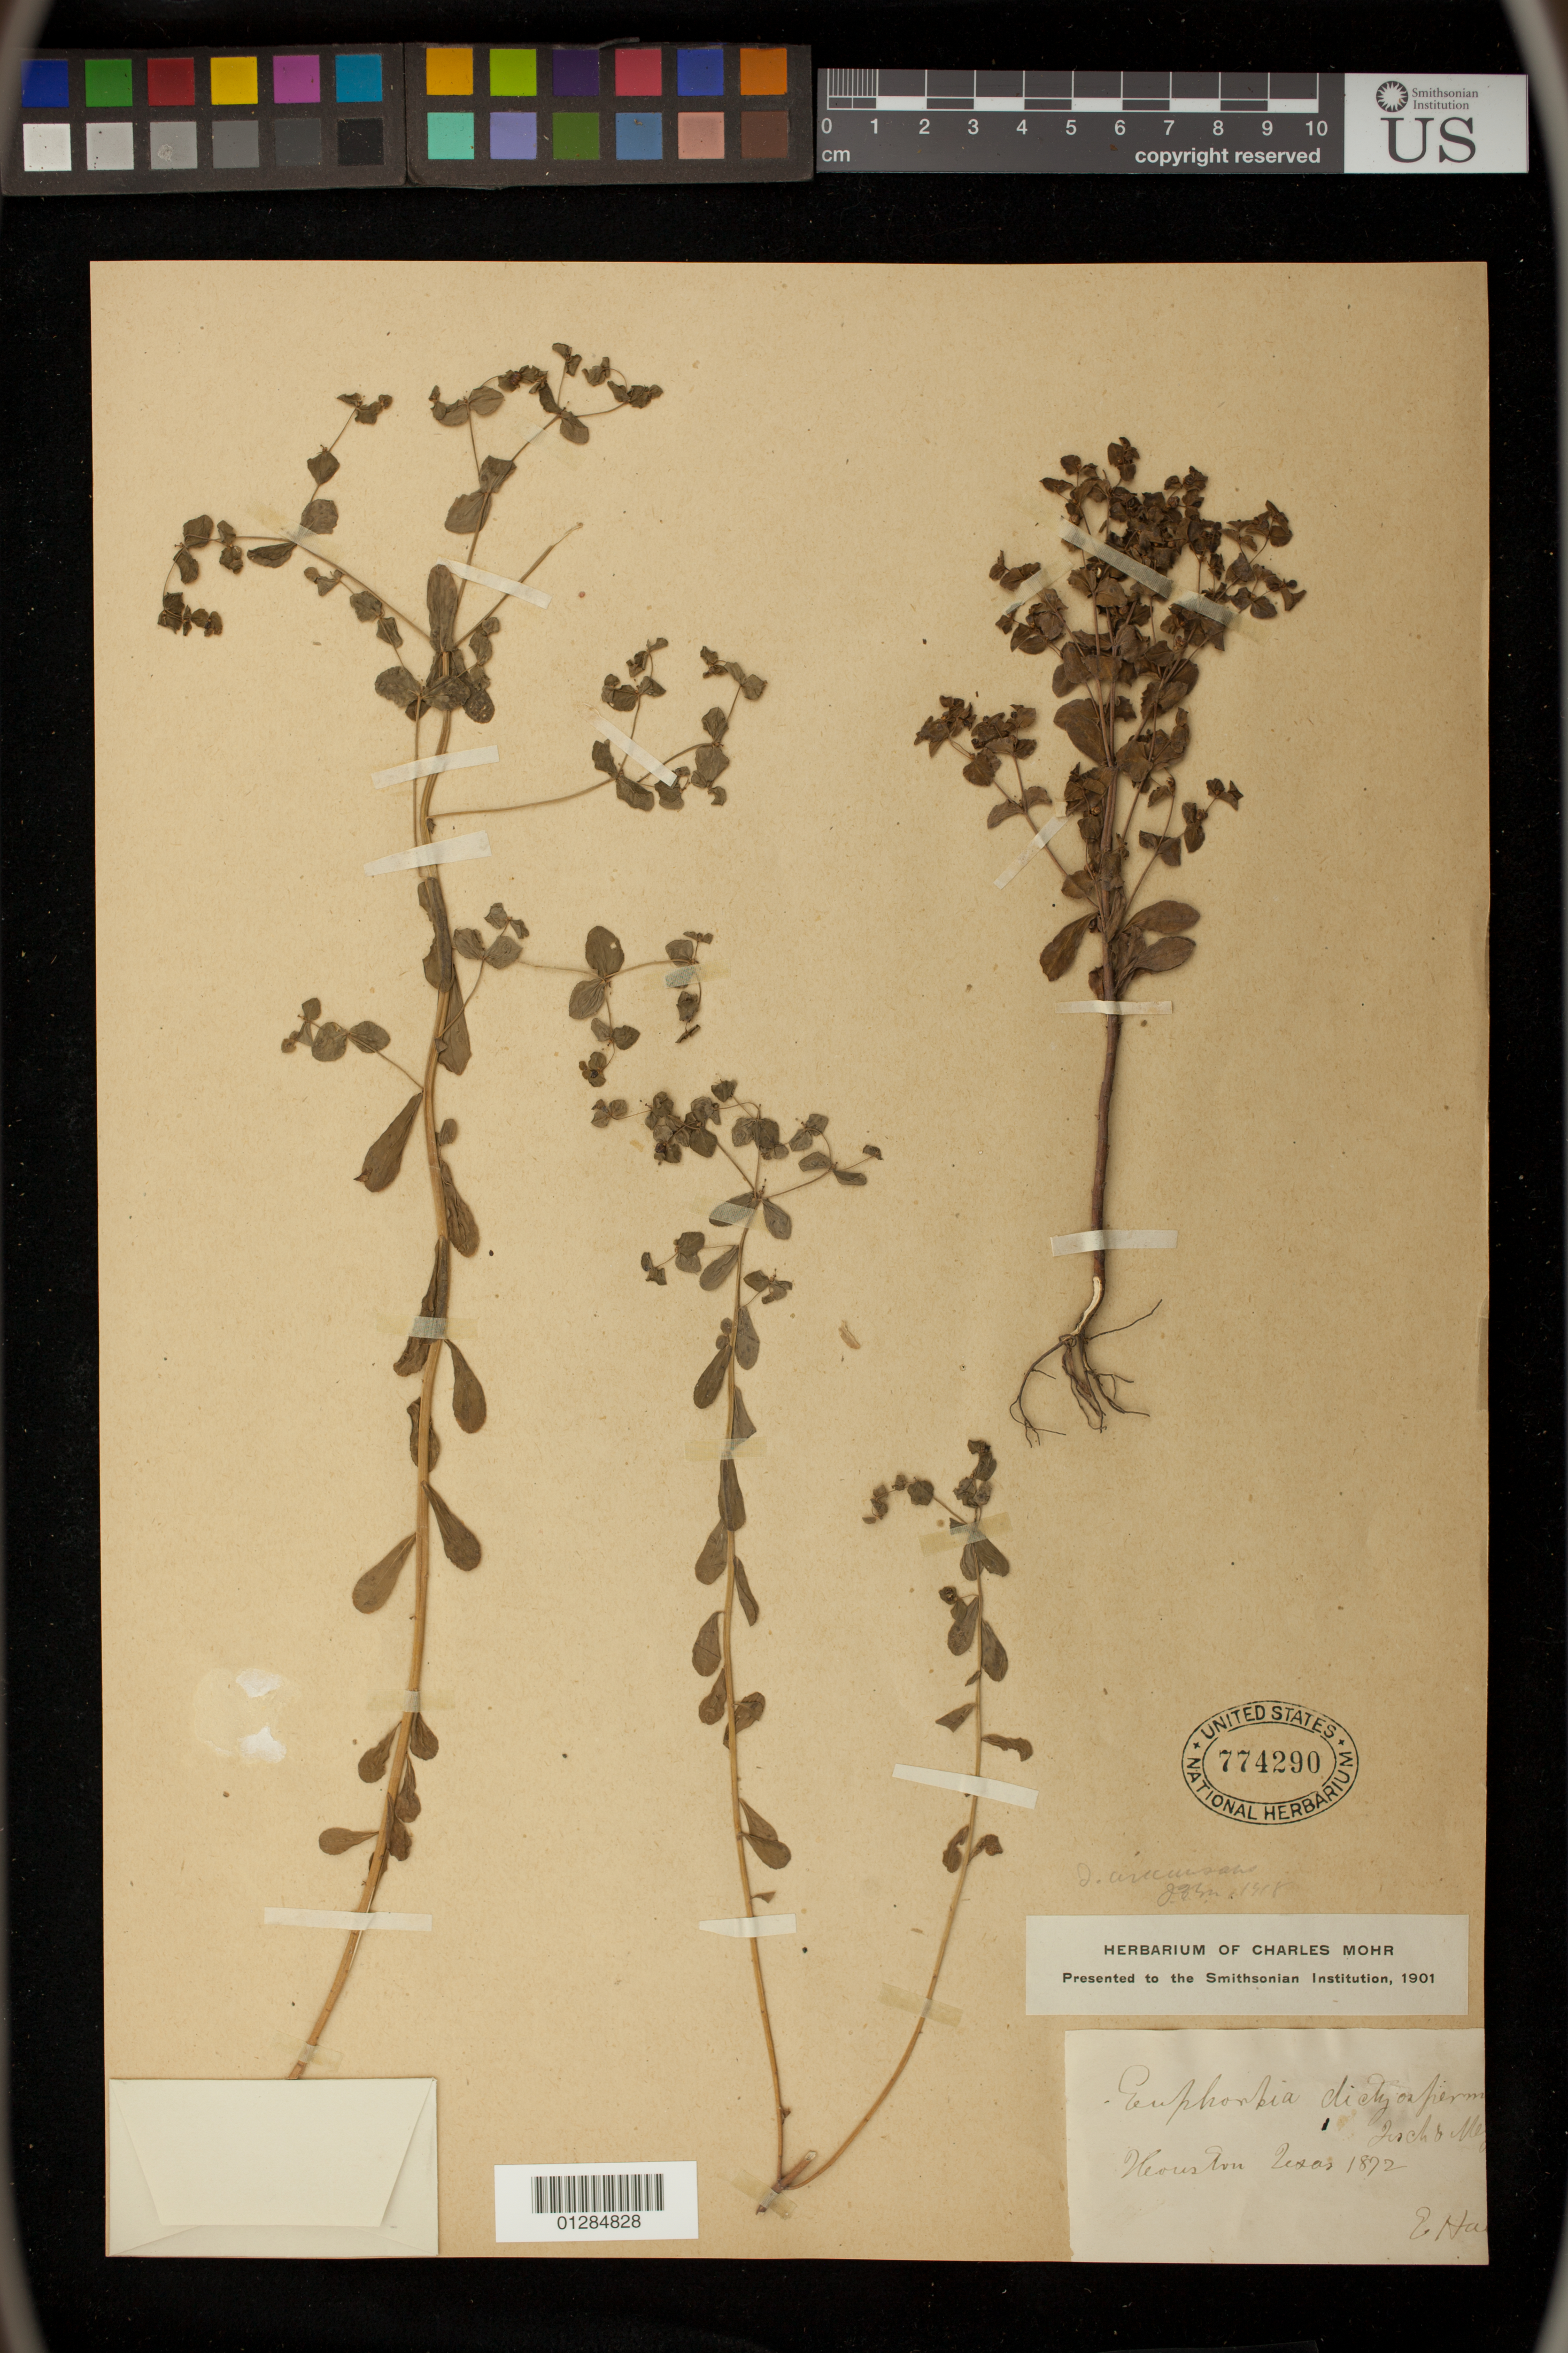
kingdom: Plantae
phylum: Tracheophyta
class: Magnoliopsida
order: Malpighiales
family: Euphorbiaceae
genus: Euphorbia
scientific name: Euphorbia spathulata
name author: Lam.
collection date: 1872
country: United States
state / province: Texas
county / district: Harris County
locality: Houston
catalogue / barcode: US 774290